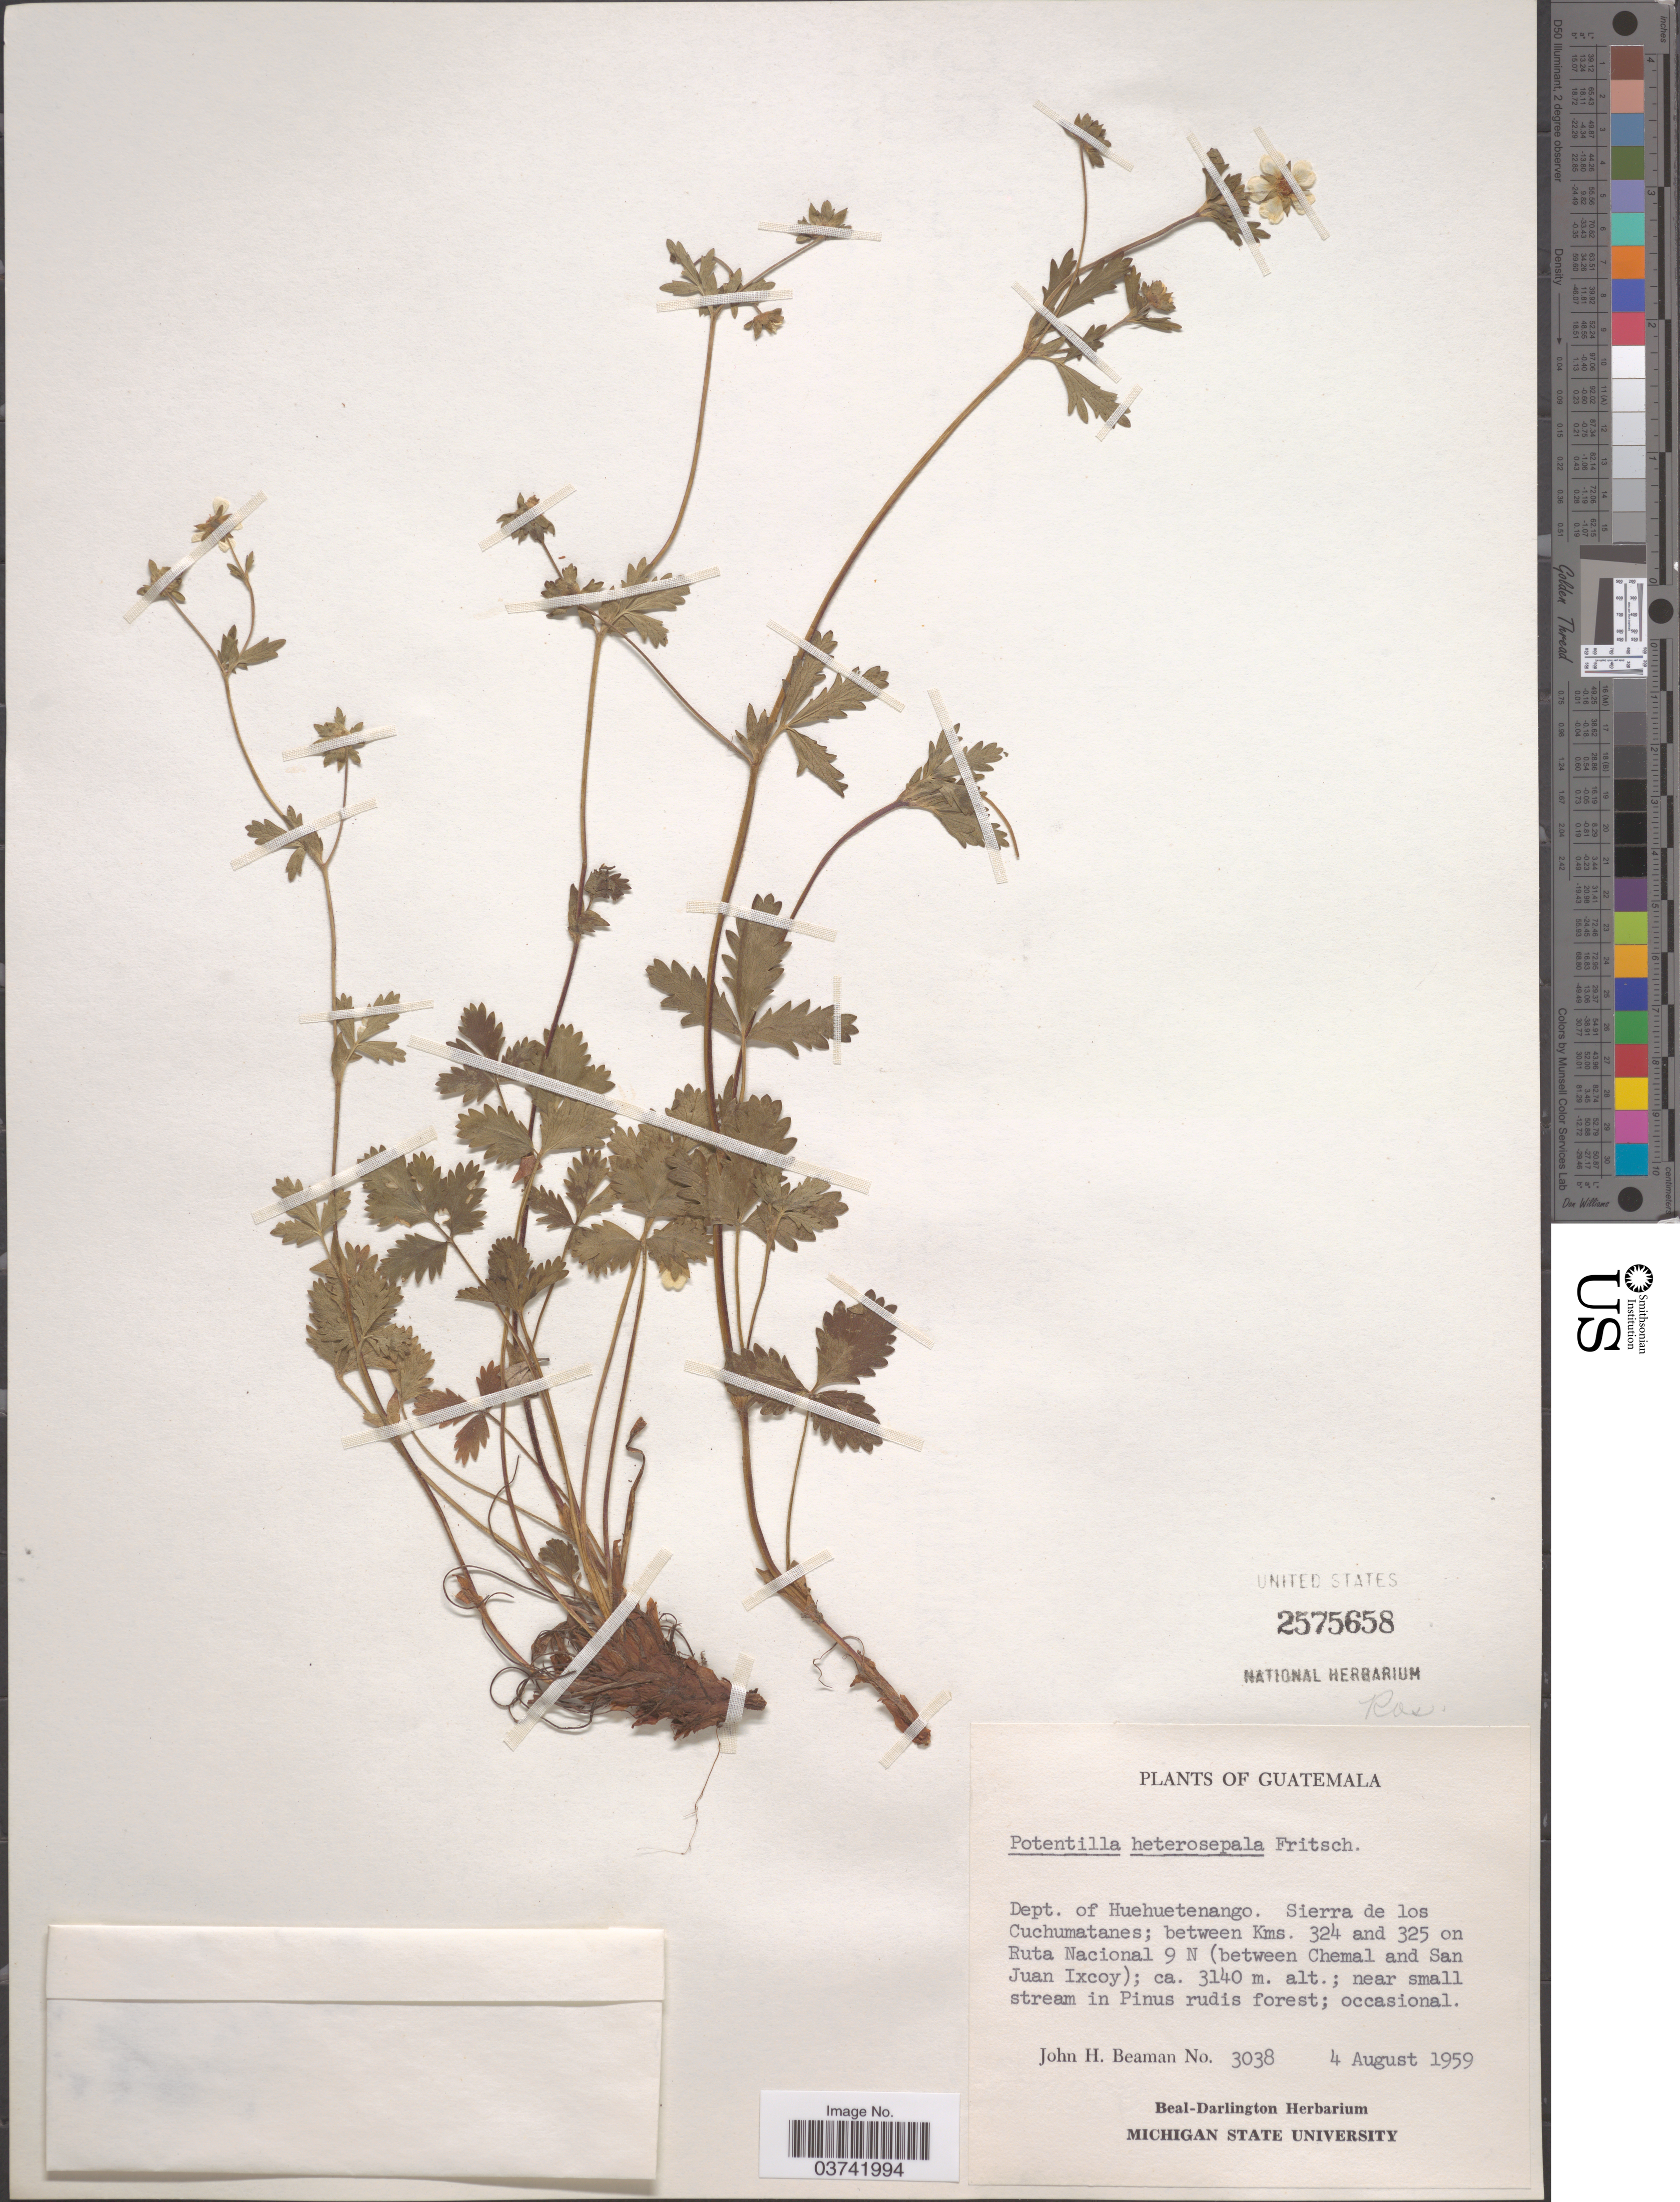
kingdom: Plantae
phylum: Tracheophyta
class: Magnoliopsida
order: Rosales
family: Rosaceae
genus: Potentilla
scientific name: Potentilla heterosepala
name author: Fritsch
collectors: J. H. Beaman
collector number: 3038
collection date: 1959-08-04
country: Guatemala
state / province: Huehuetenango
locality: Dept. of Huehuetenango. Sierra de los Cuchumatanes; between Kms. 324 and 325 on Ruta Nacional 9 N (between Chemal and San Juan Ixcoy).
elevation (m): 3140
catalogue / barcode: US 2575658